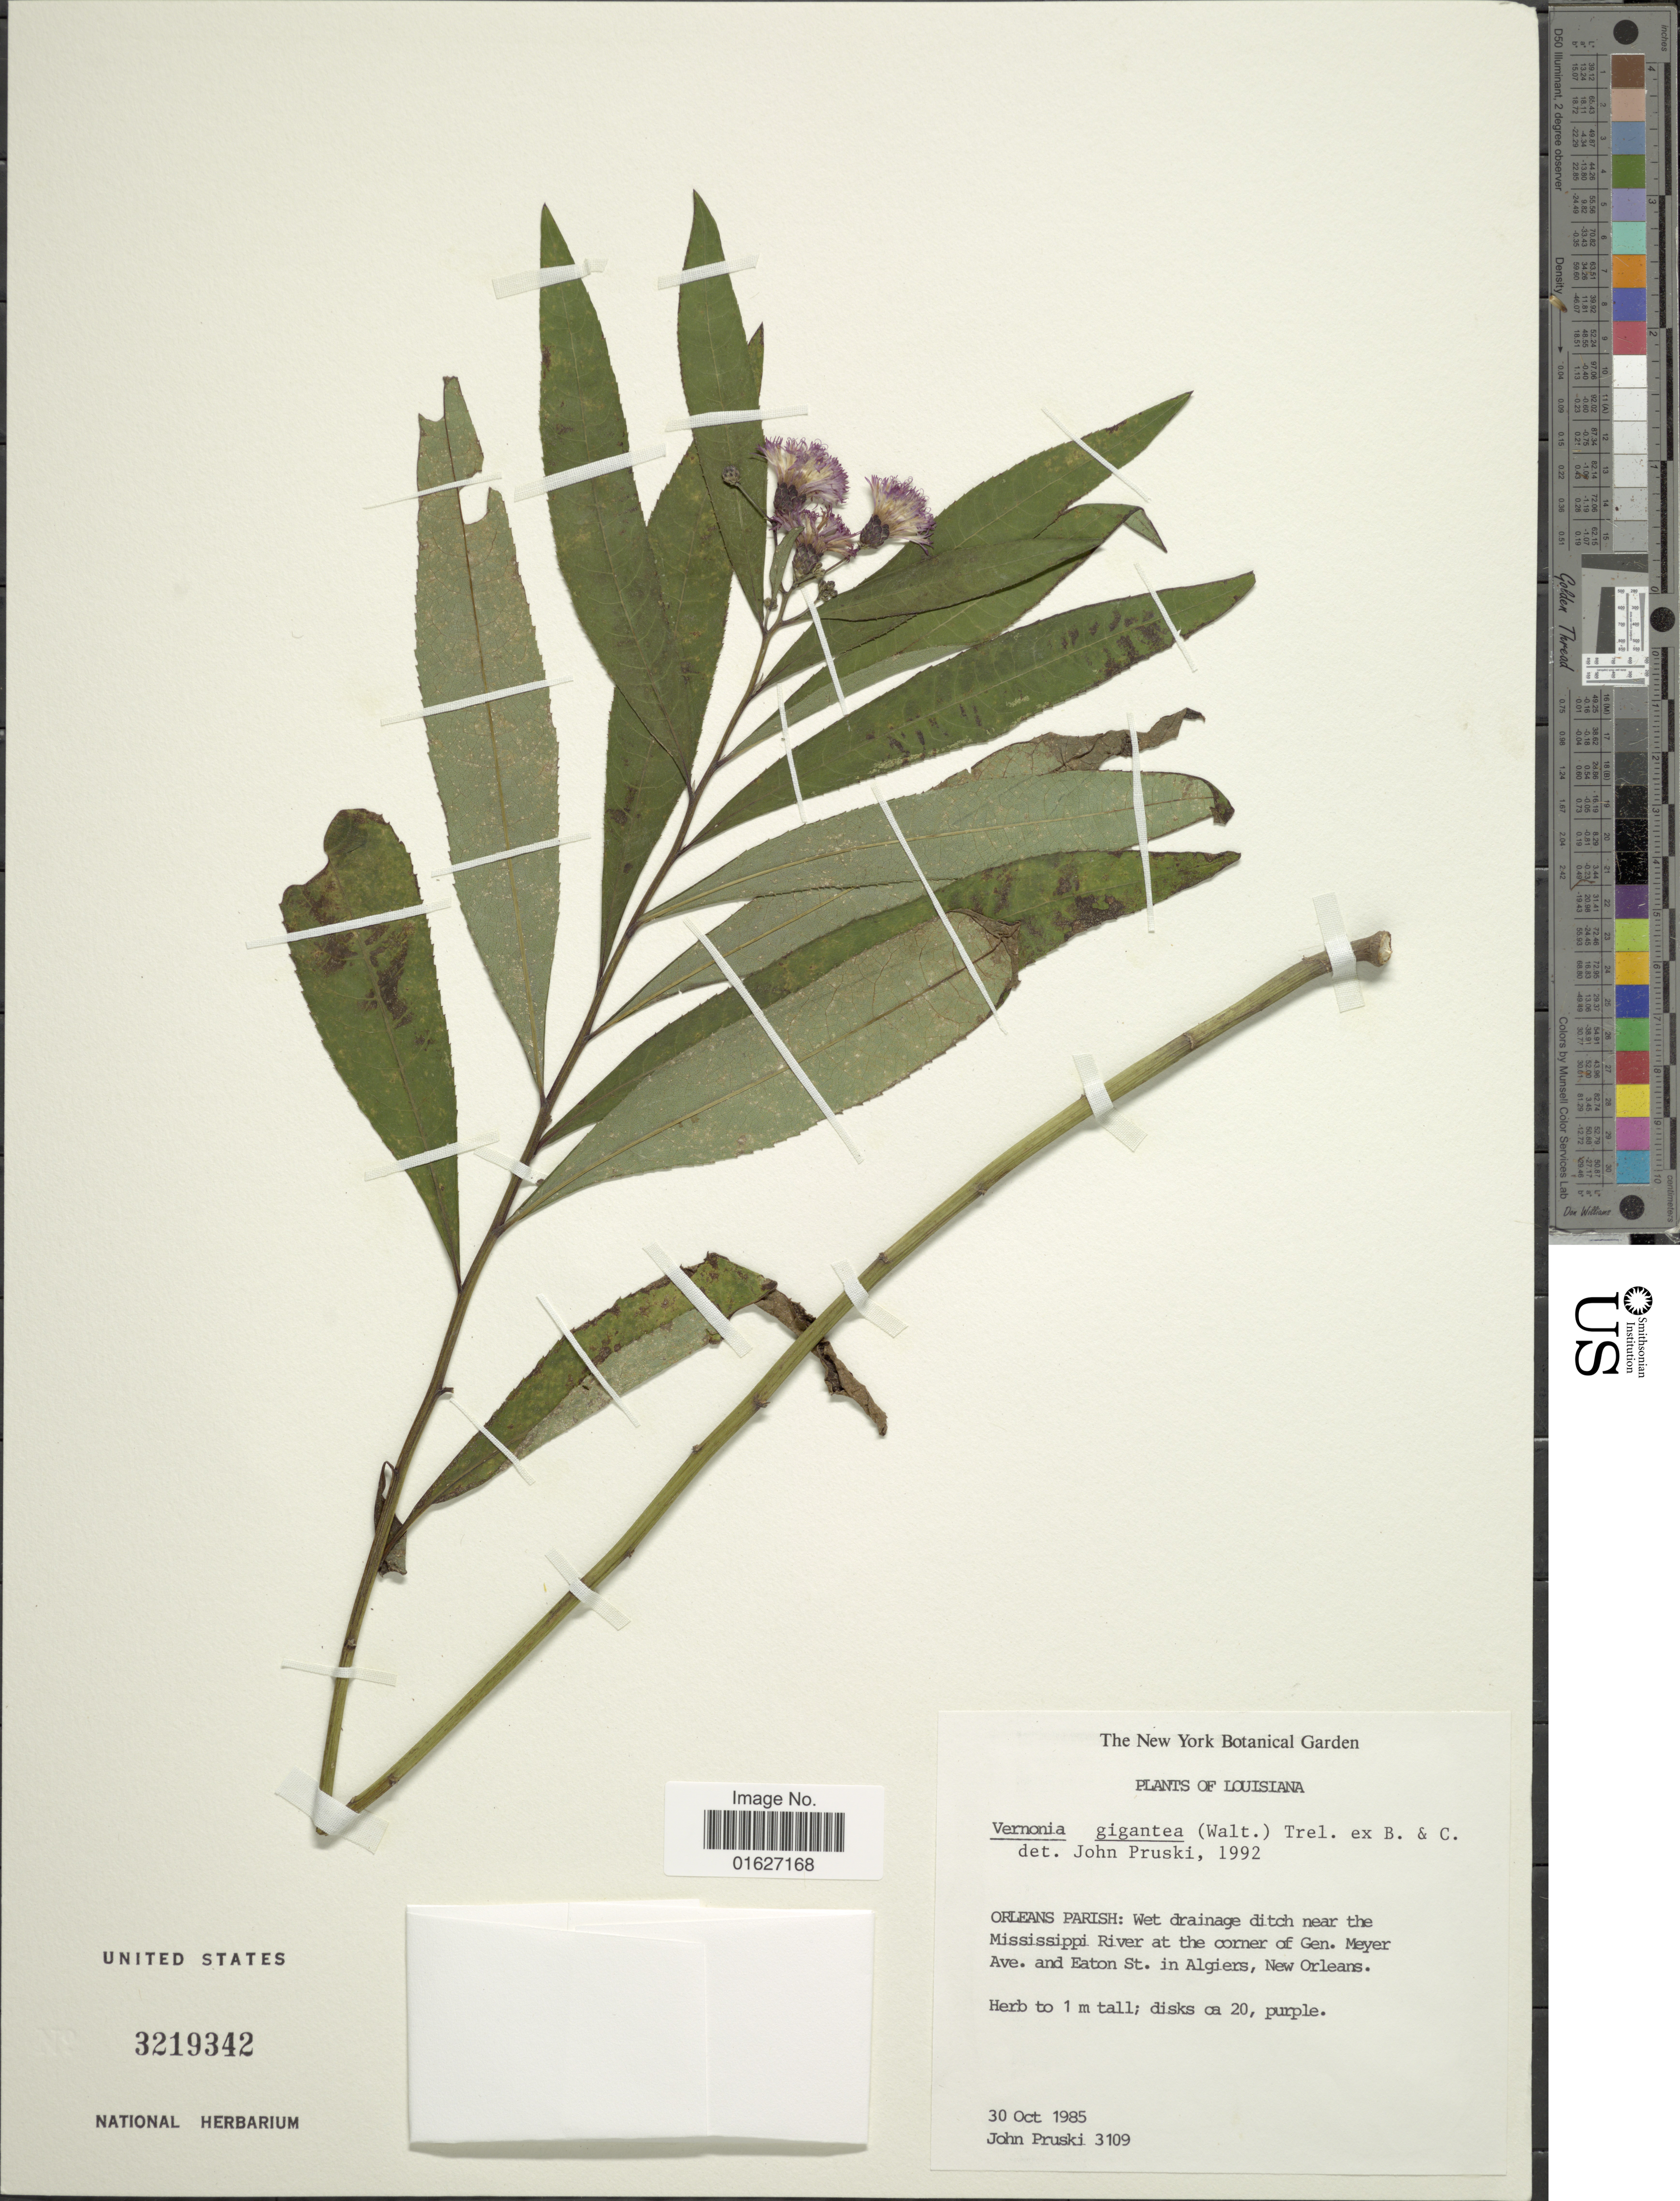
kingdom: Plantae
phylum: Tracheophyta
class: Magnoliopsida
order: Asterales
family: Asteraceae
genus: Vernonia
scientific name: Vernonia gigantea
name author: (Walter) Trel.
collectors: J. F. Pruski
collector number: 3109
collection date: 1985-10-30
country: United States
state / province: Louisiana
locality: Orleans Parish: wet drainage ditch near the Mississippi River at the corner of Gen. Meyer Ave. and Eaton St. in Algiers, New Orleans.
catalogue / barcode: US 3219342